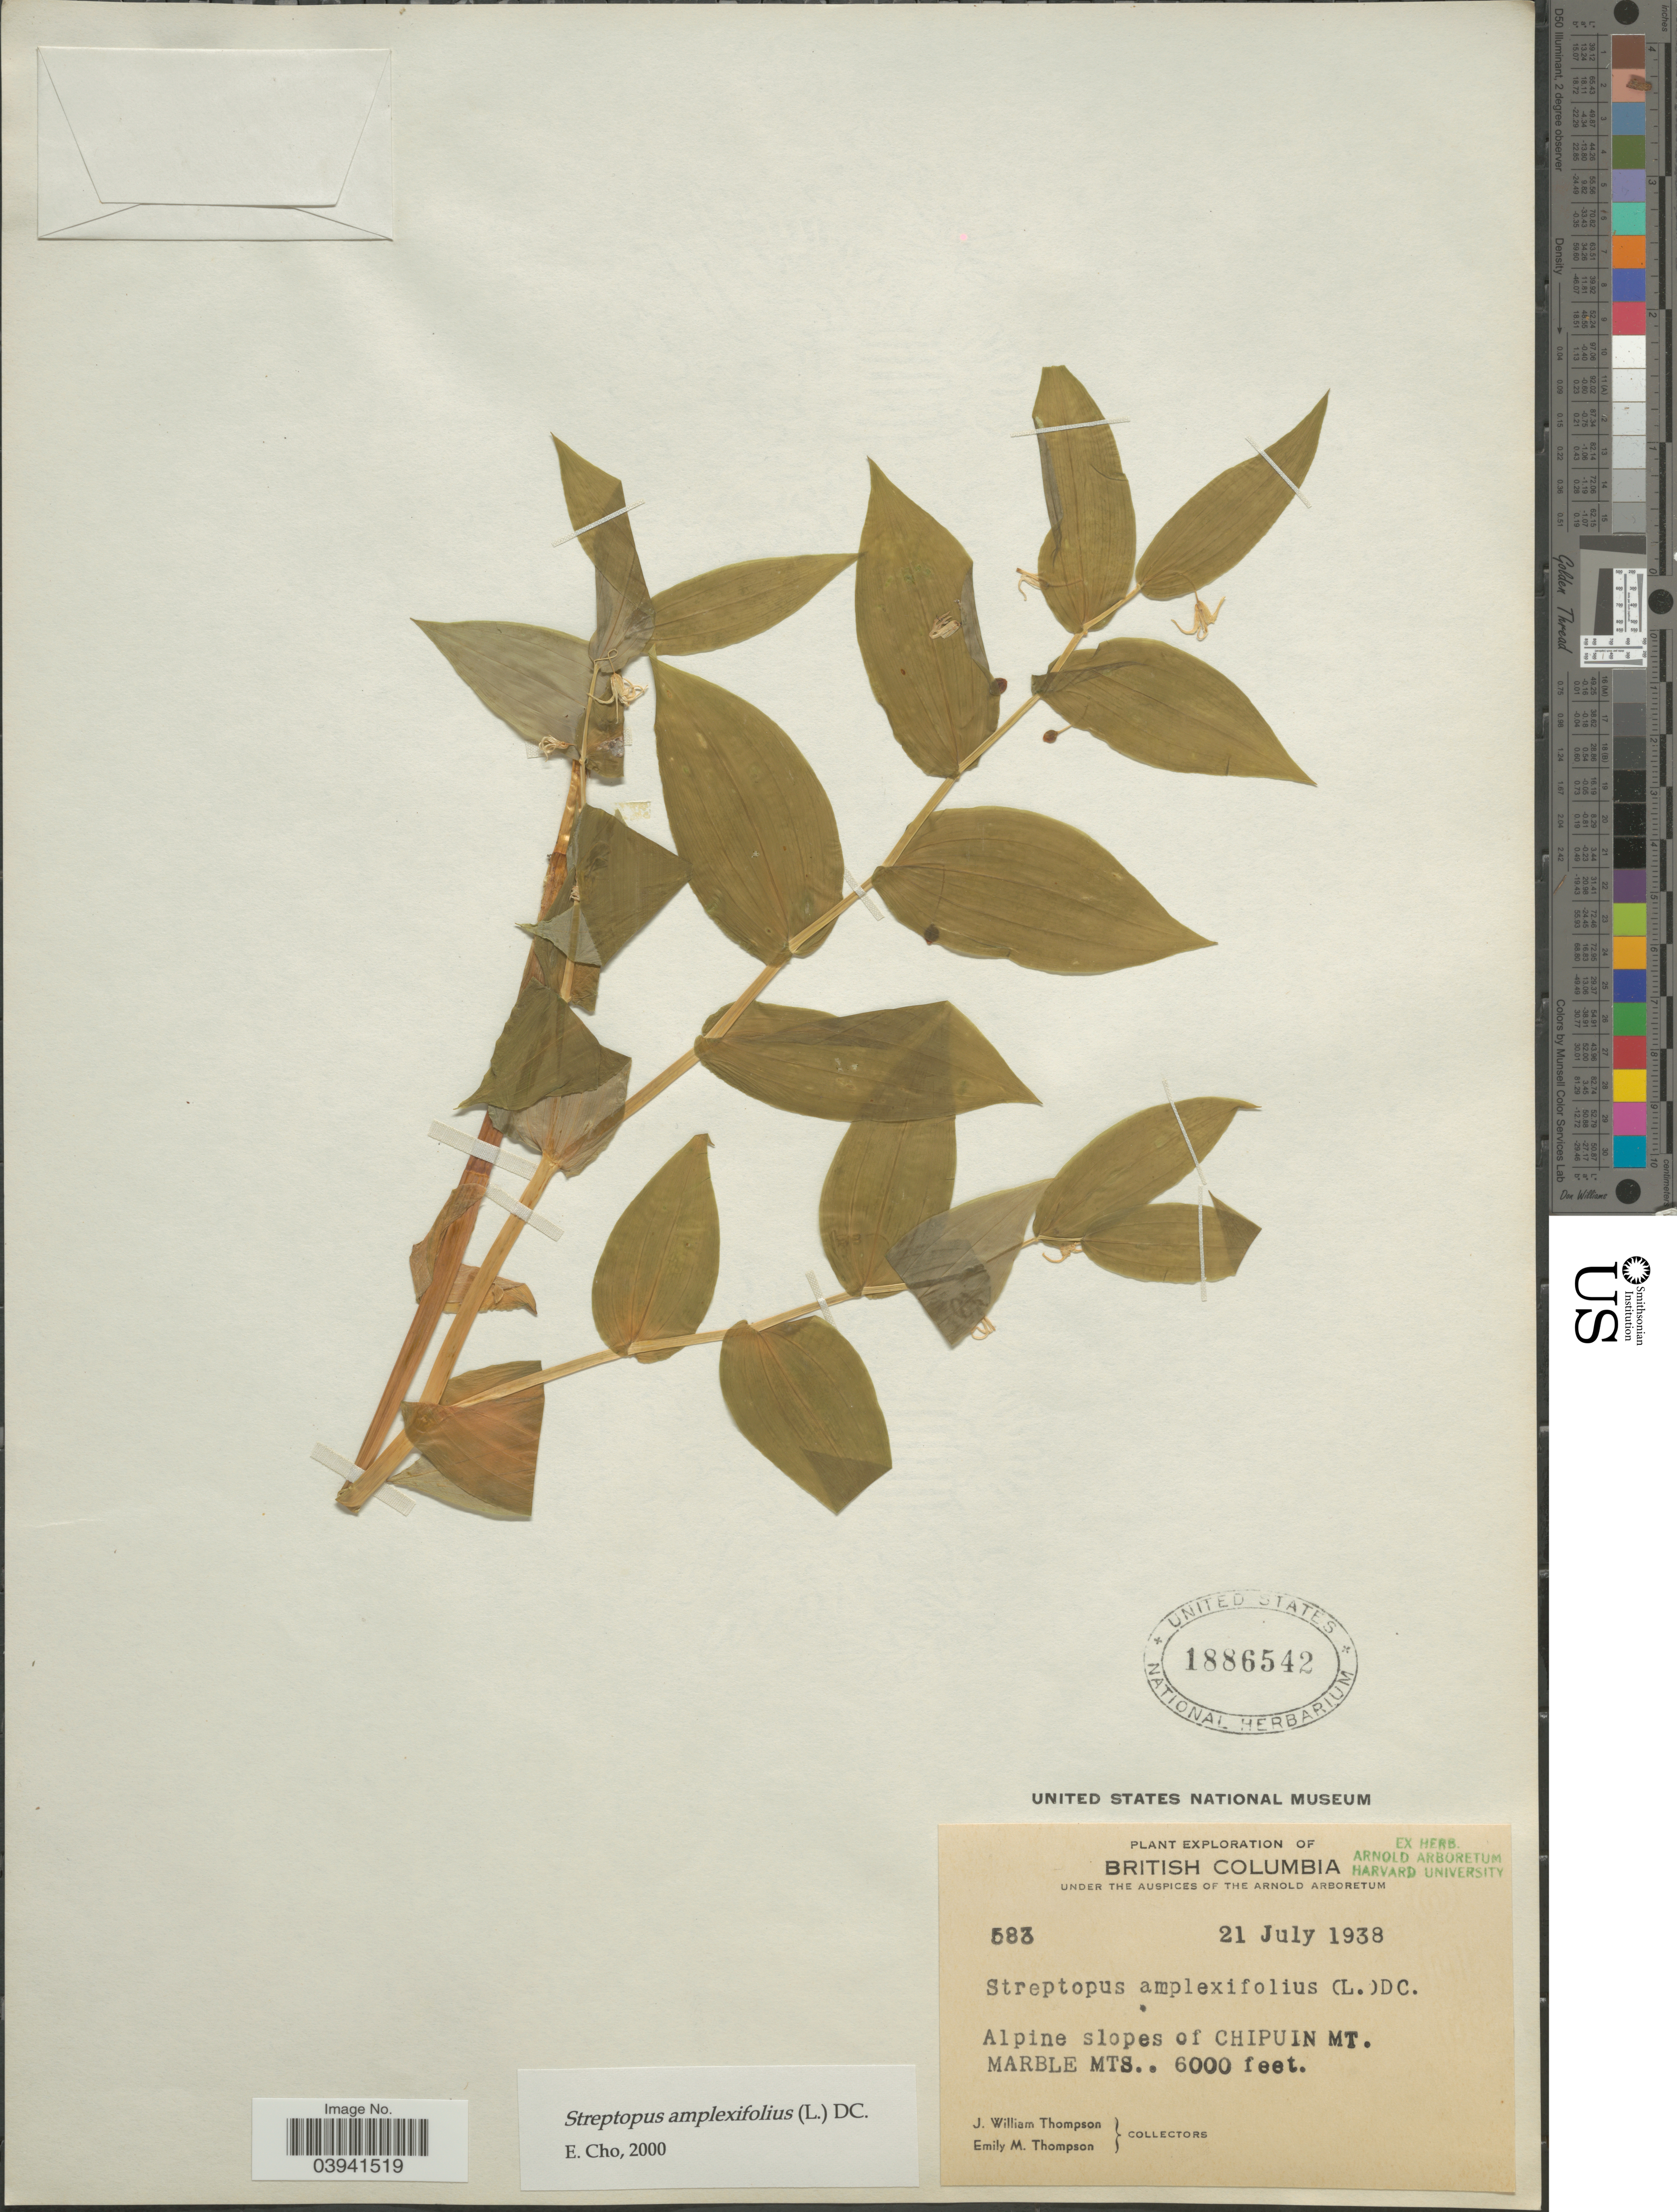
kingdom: Plantae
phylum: Tracheophyta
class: Liliopsida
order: Liliales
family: Liliaceae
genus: Streptopus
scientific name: Streptopus amplexifolius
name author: (L.) DC.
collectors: J. W. Thompson & E. M. Thompson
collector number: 583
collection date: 1938-07-21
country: Canada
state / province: British Columbia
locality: Alpine slopes of Chipuin Mt. Marble Mts.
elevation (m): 1829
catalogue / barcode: US 1886542